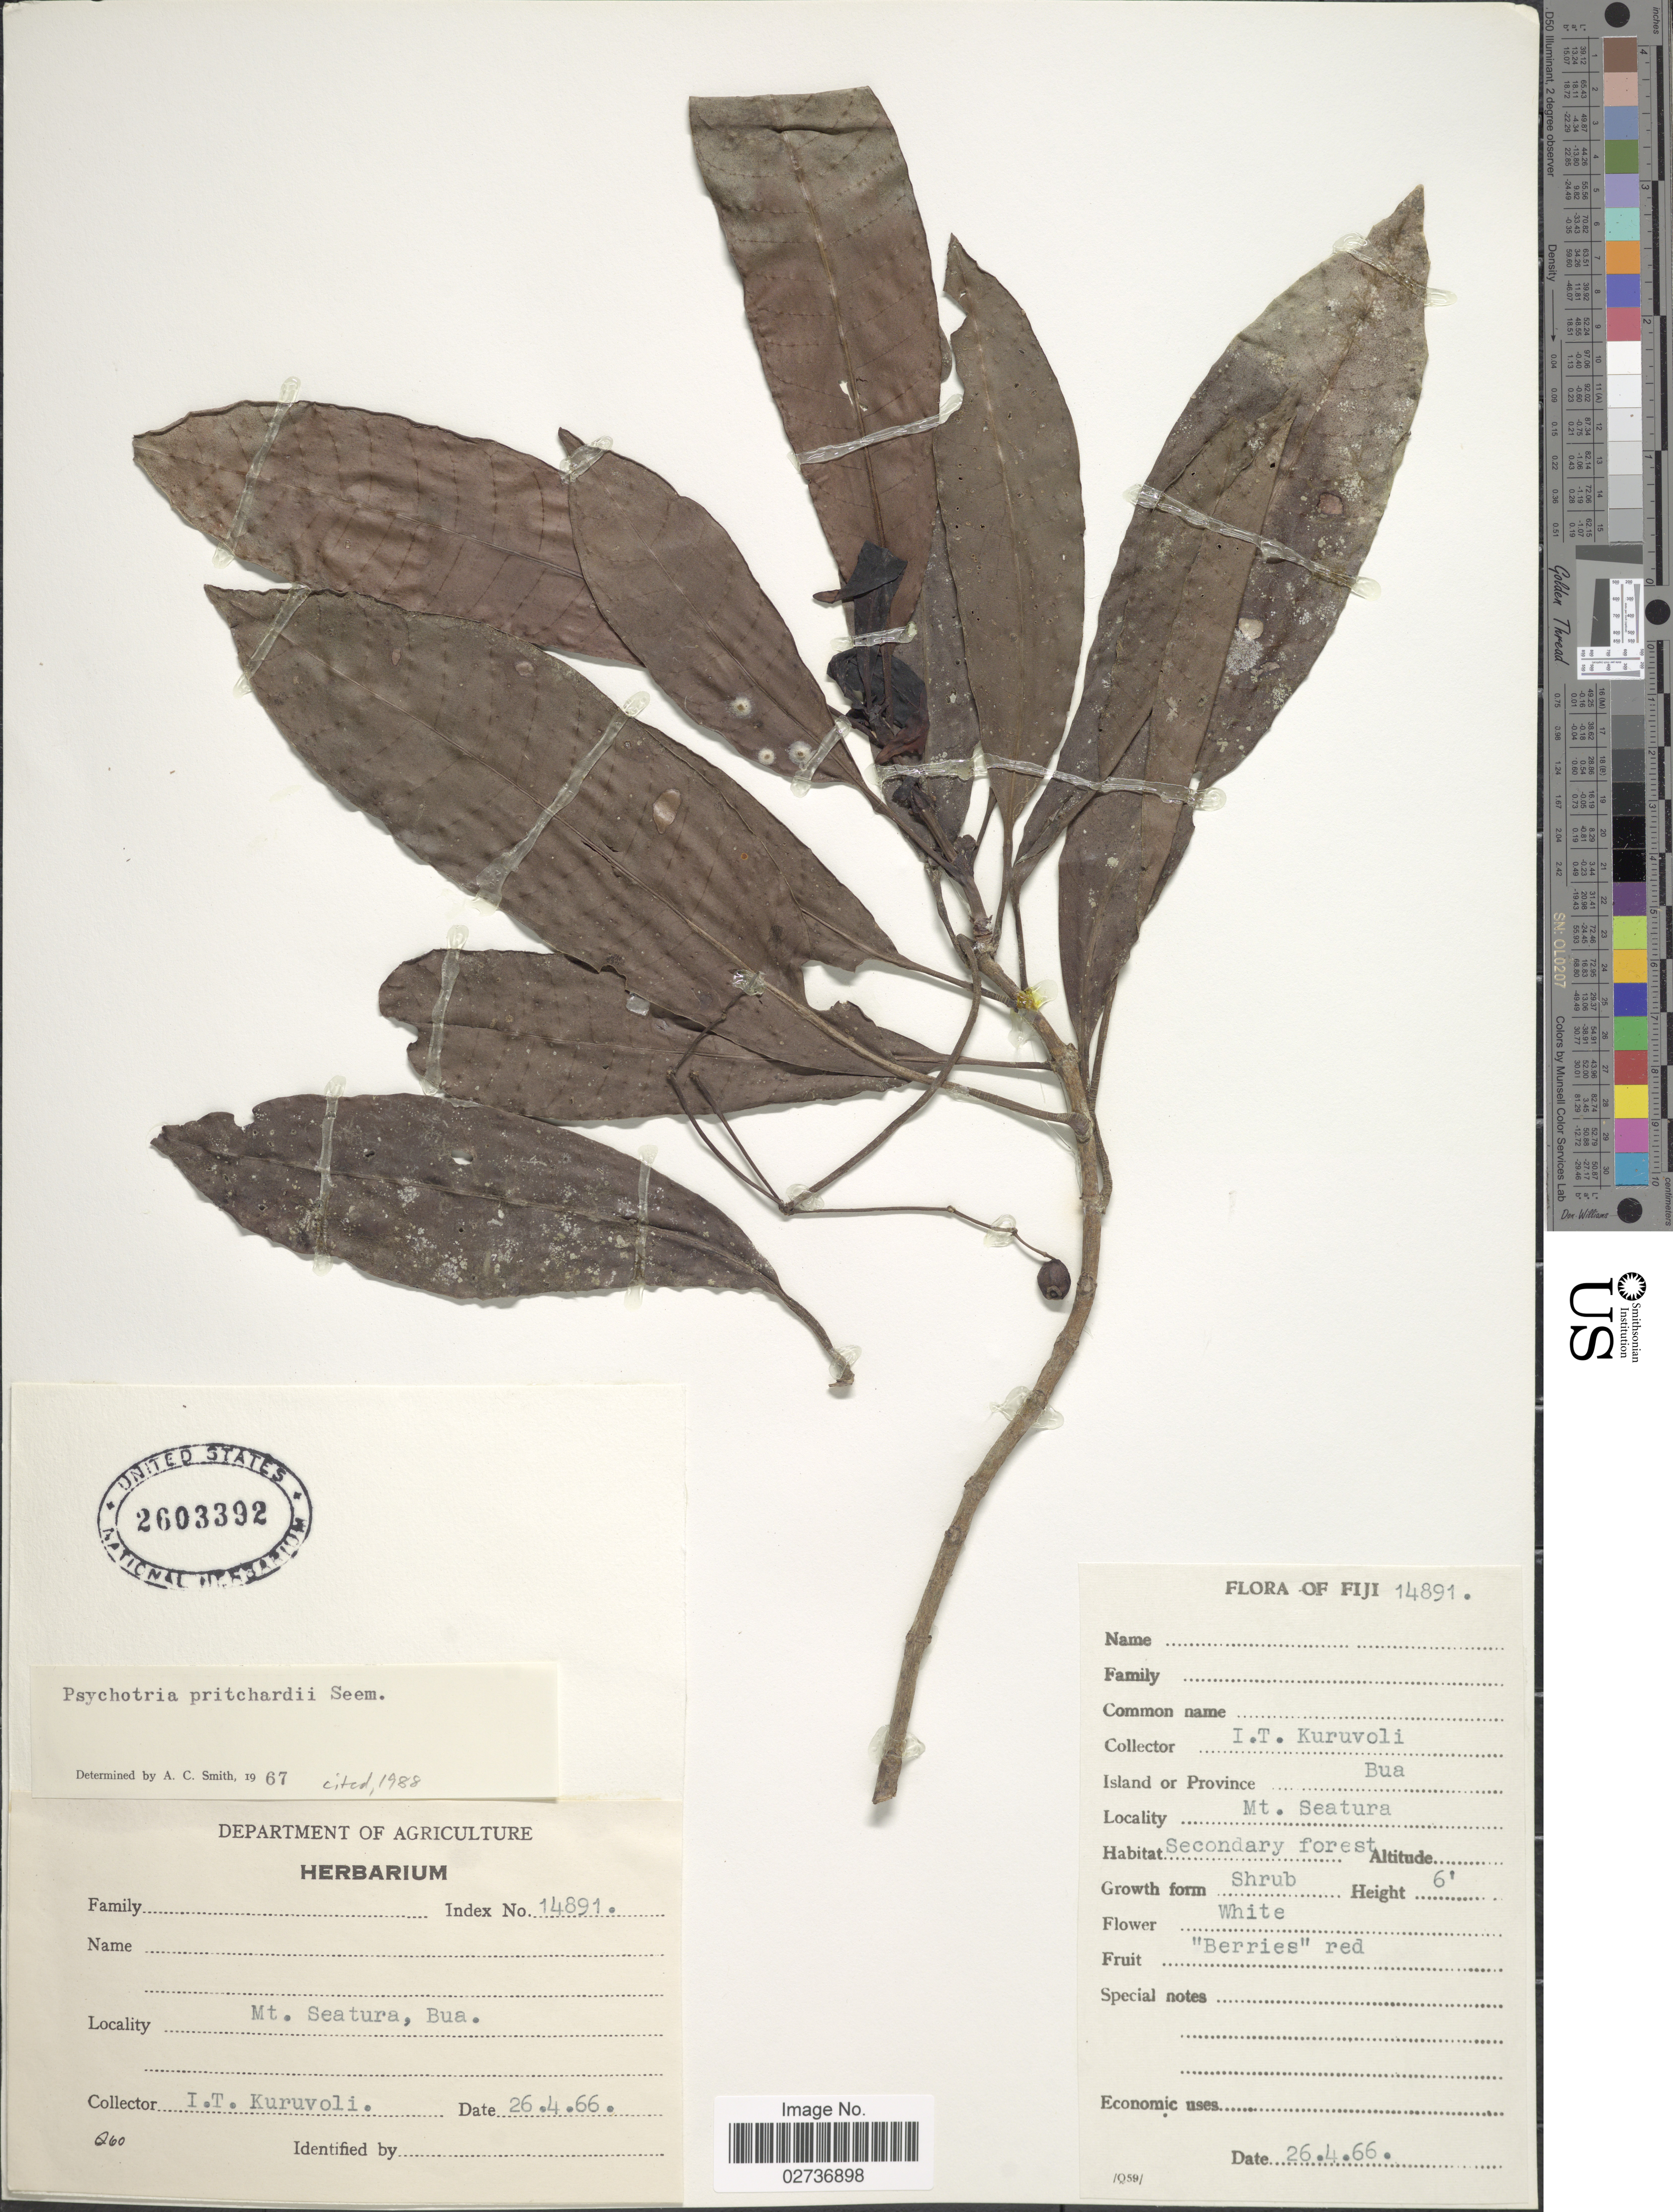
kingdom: Plantae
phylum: Tracheophyta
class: Magnoliopsida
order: Gentianales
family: Rubiaceae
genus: Psychotria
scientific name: Psychotria pritchardii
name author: Seem.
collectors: I. Kuruvoli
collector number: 14891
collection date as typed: Transcribed d/m/y: 26/4/66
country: Fiji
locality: Mt. Seatura, Bua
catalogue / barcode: US 2603392